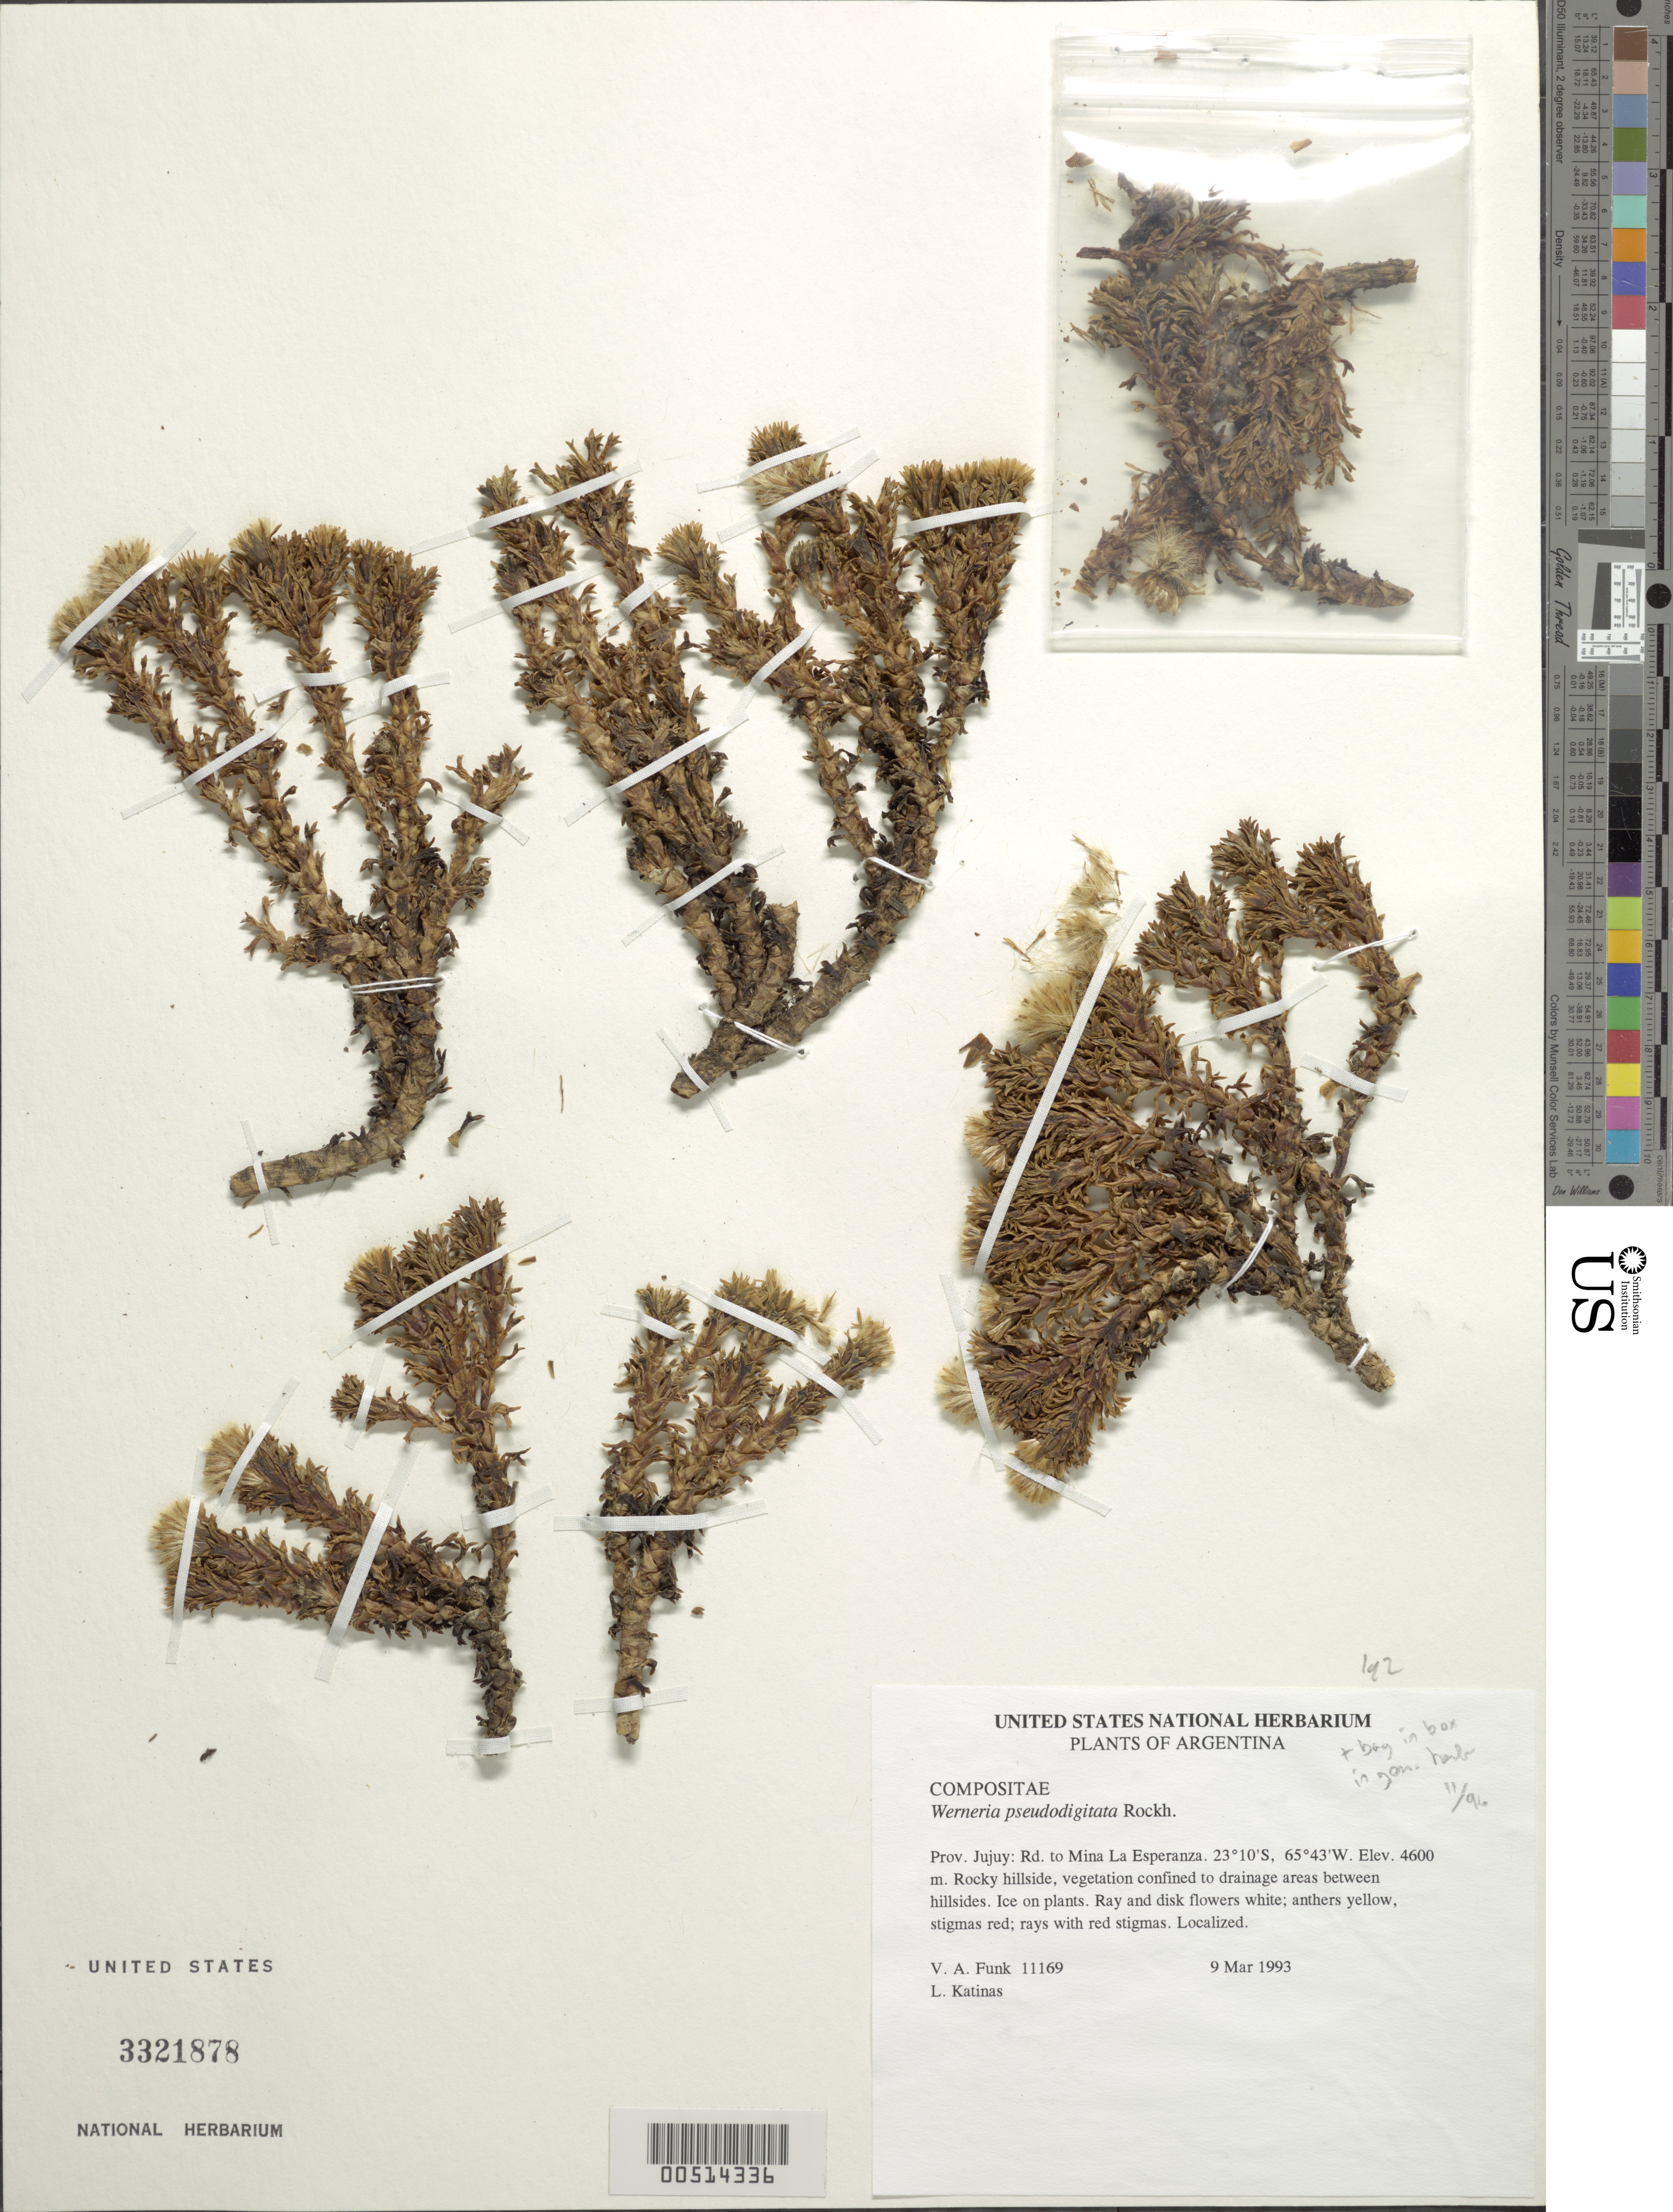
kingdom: Plantae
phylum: Tracheophyta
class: Magnoliopsida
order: Asterales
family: Asteraceae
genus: Xenophyllum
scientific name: Xenophyllum pseudodigitatum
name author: (Rockh.) V.A. Funk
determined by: Funk, Vicki A., (BOT), Smithsonian Institution - National Museum of Natural History (UNITED STATES)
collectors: V. Funk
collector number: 11169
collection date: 1993-03-09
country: Argentina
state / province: Jujuy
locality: Mina La Esperanza road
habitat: Rocky hillside, vegetation confined to drainage areas between hillsides.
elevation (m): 4600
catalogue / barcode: US 3321878